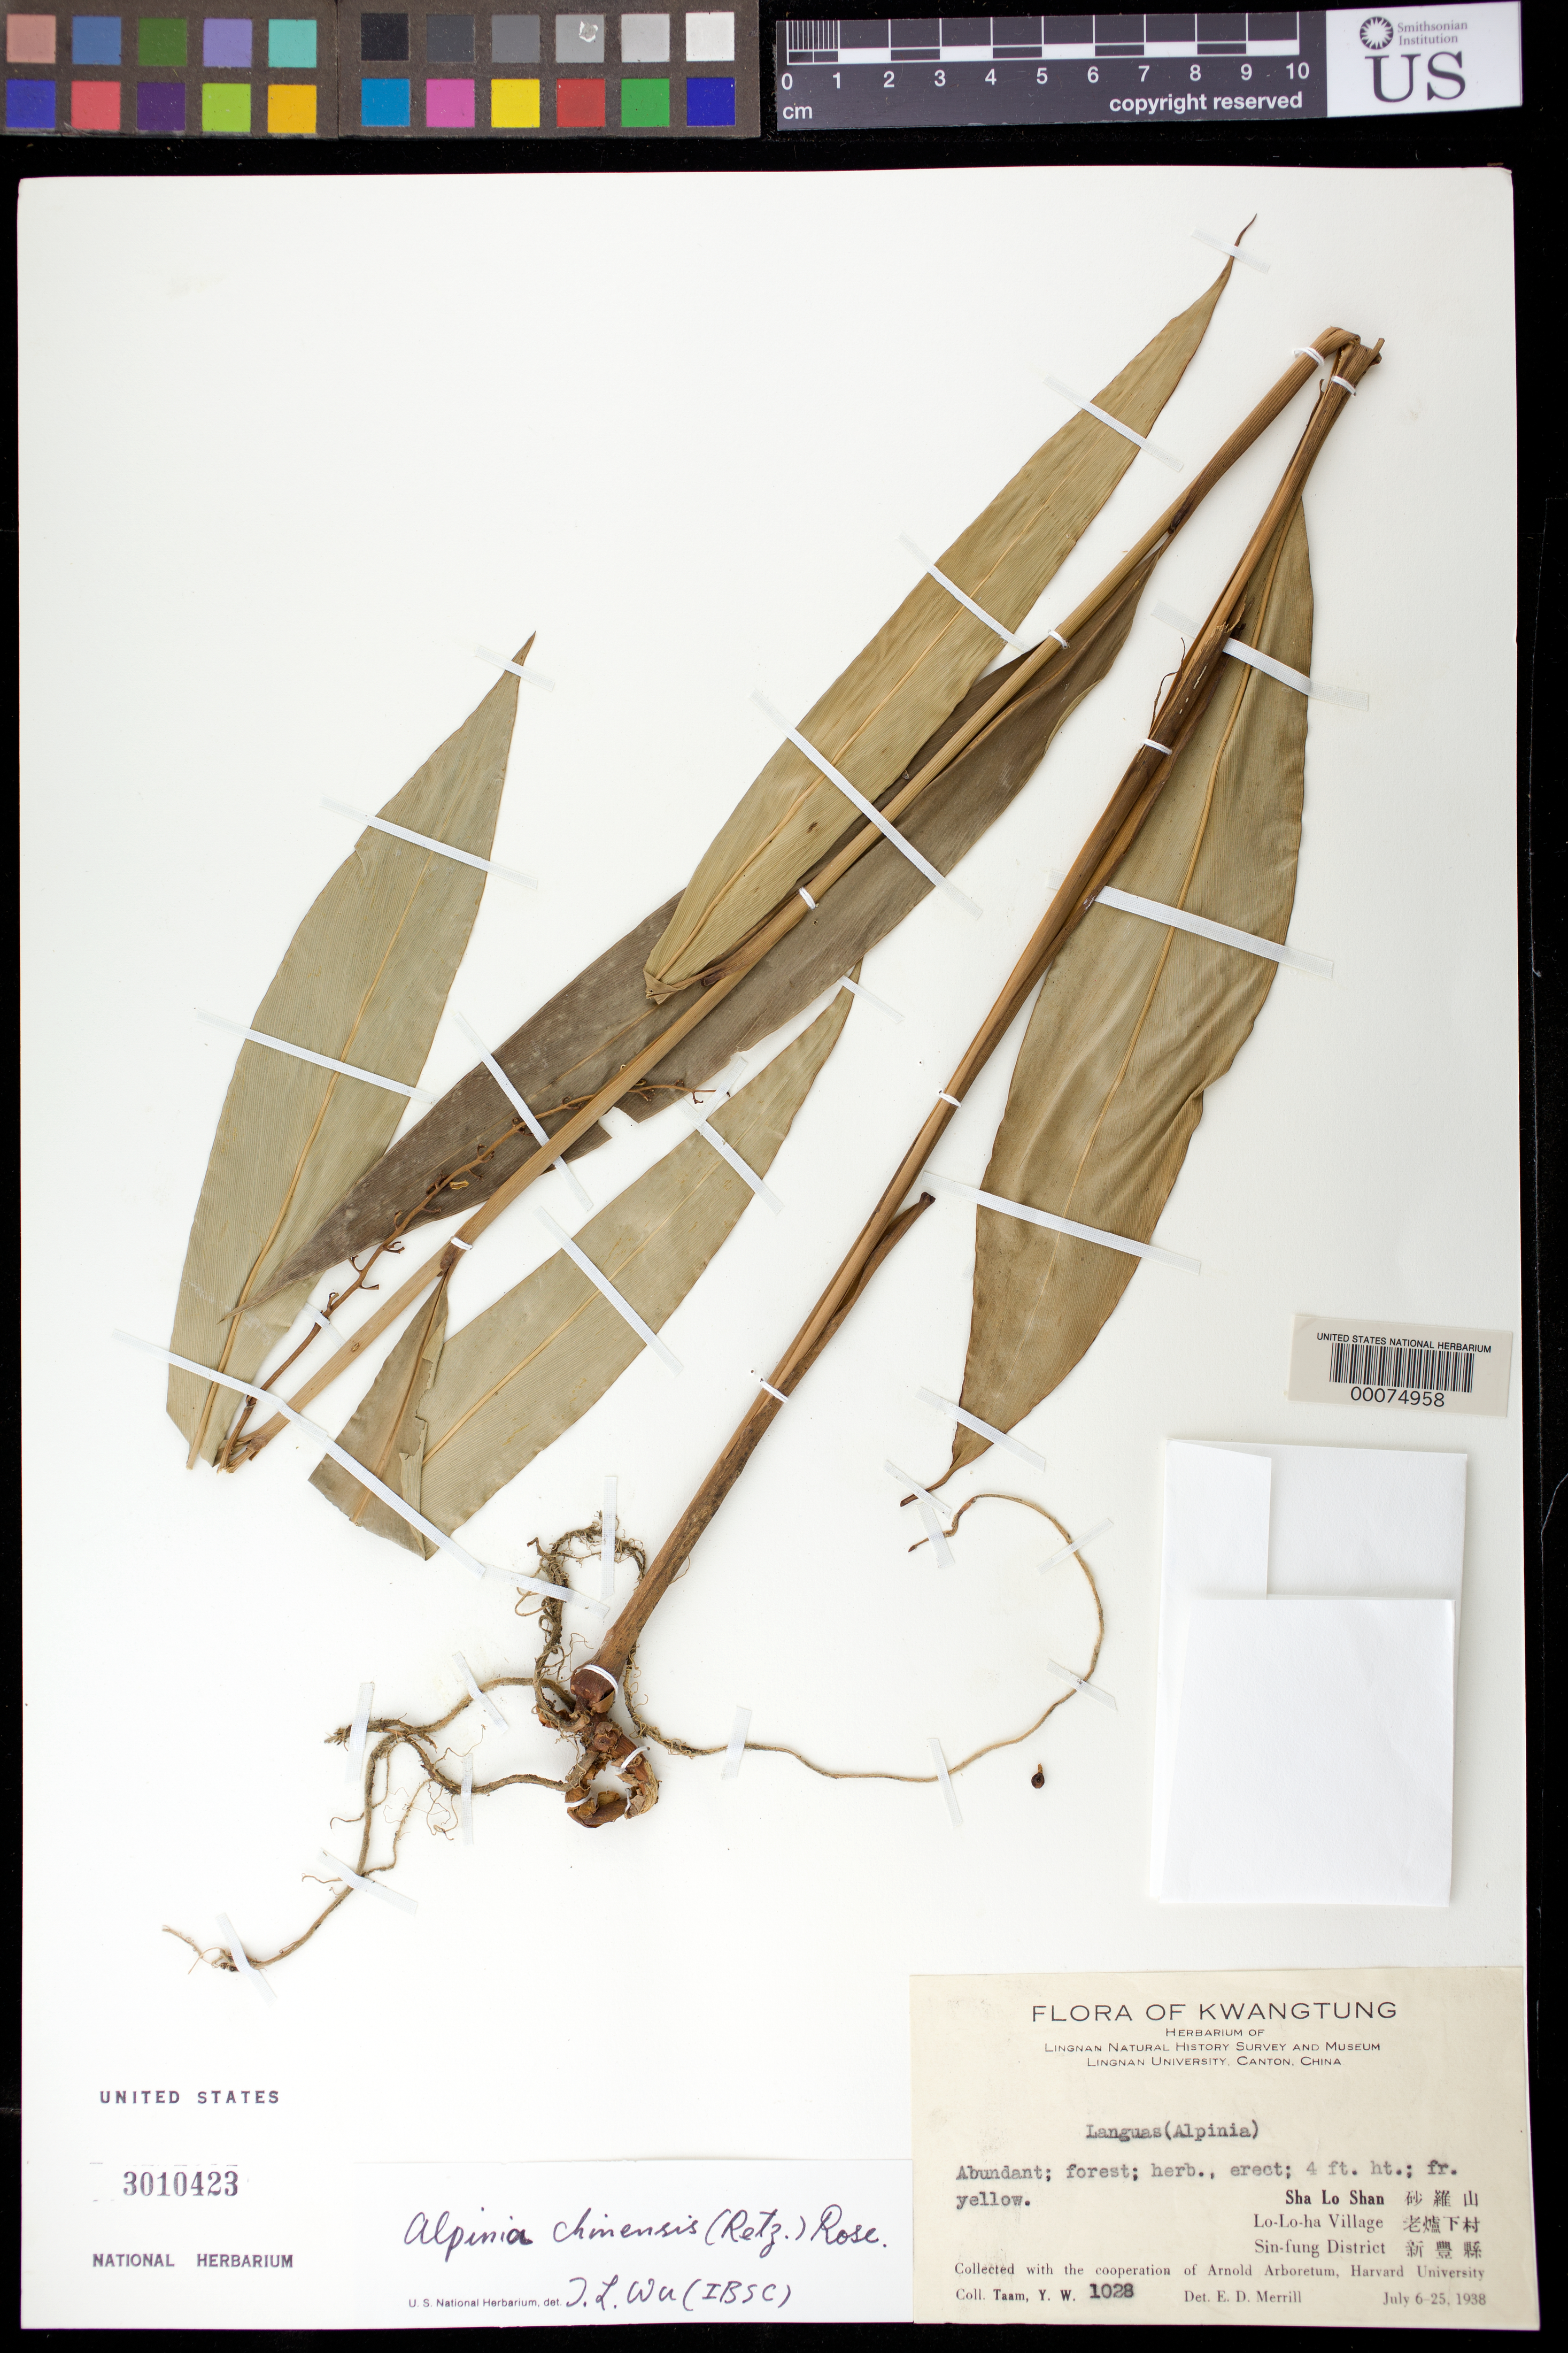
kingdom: Plantae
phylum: Tracheophyta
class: Liliopsida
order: Zingiberales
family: Zingiberaceae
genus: Alpinia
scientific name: Alpinia chinensis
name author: (Retz.) Roscoe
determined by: Wu, Te-Ling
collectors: Y. W. Taam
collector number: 1028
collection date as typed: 06 Jul 1938 to 25 Jul 1938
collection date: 1938-07-06/1938-07-25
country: China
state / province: Guangdong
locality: Sha lo shan, lo-lo-ha village, sin-fung dist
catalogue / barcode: US 3010423